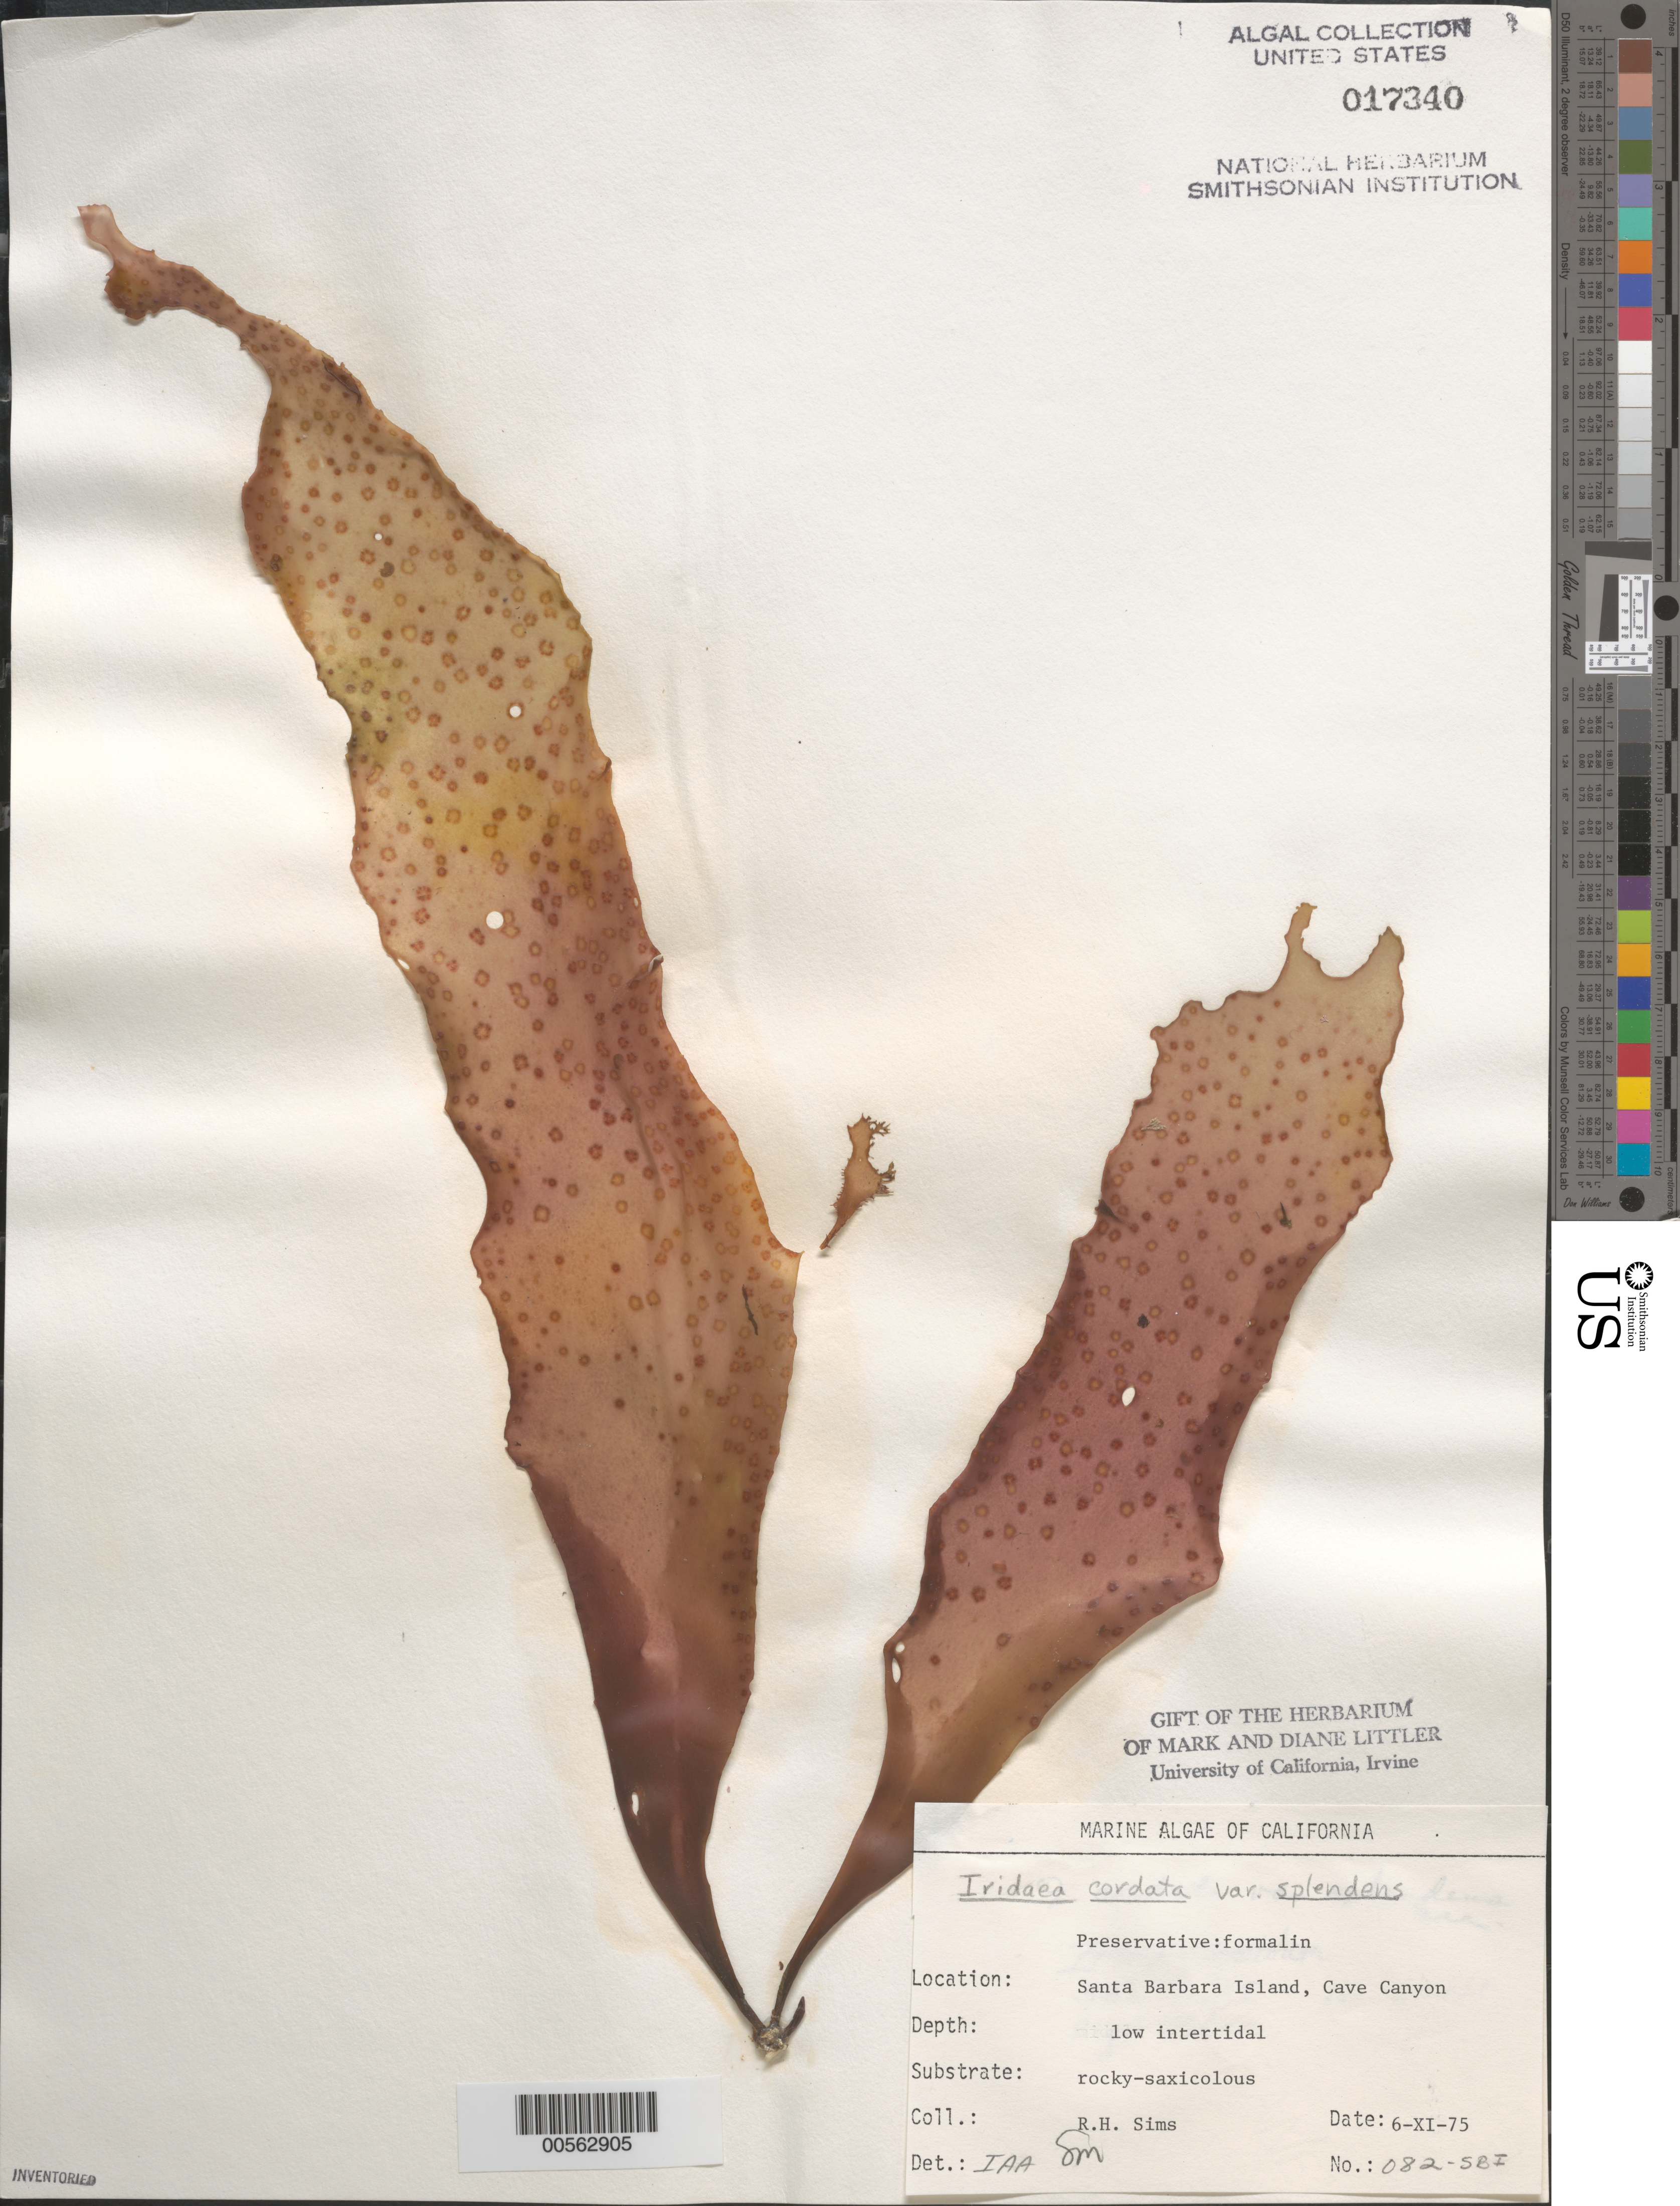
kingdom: Plantae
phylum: Rhodophyta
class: Florideophyceae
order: Gigartinales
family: Gigartinaceae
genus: Iridaea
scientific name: Iridaea cordata var. splendens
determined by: Abbott, I. A.; Murray, S. N.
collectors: R. H. Sims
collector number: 082-SBI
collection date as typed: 06 Nov 1975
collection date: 1975-11-06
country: United States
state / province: California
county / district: Santa Barbara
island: Santa Barbara Island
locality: Cave Canyon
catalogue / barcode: US 17340